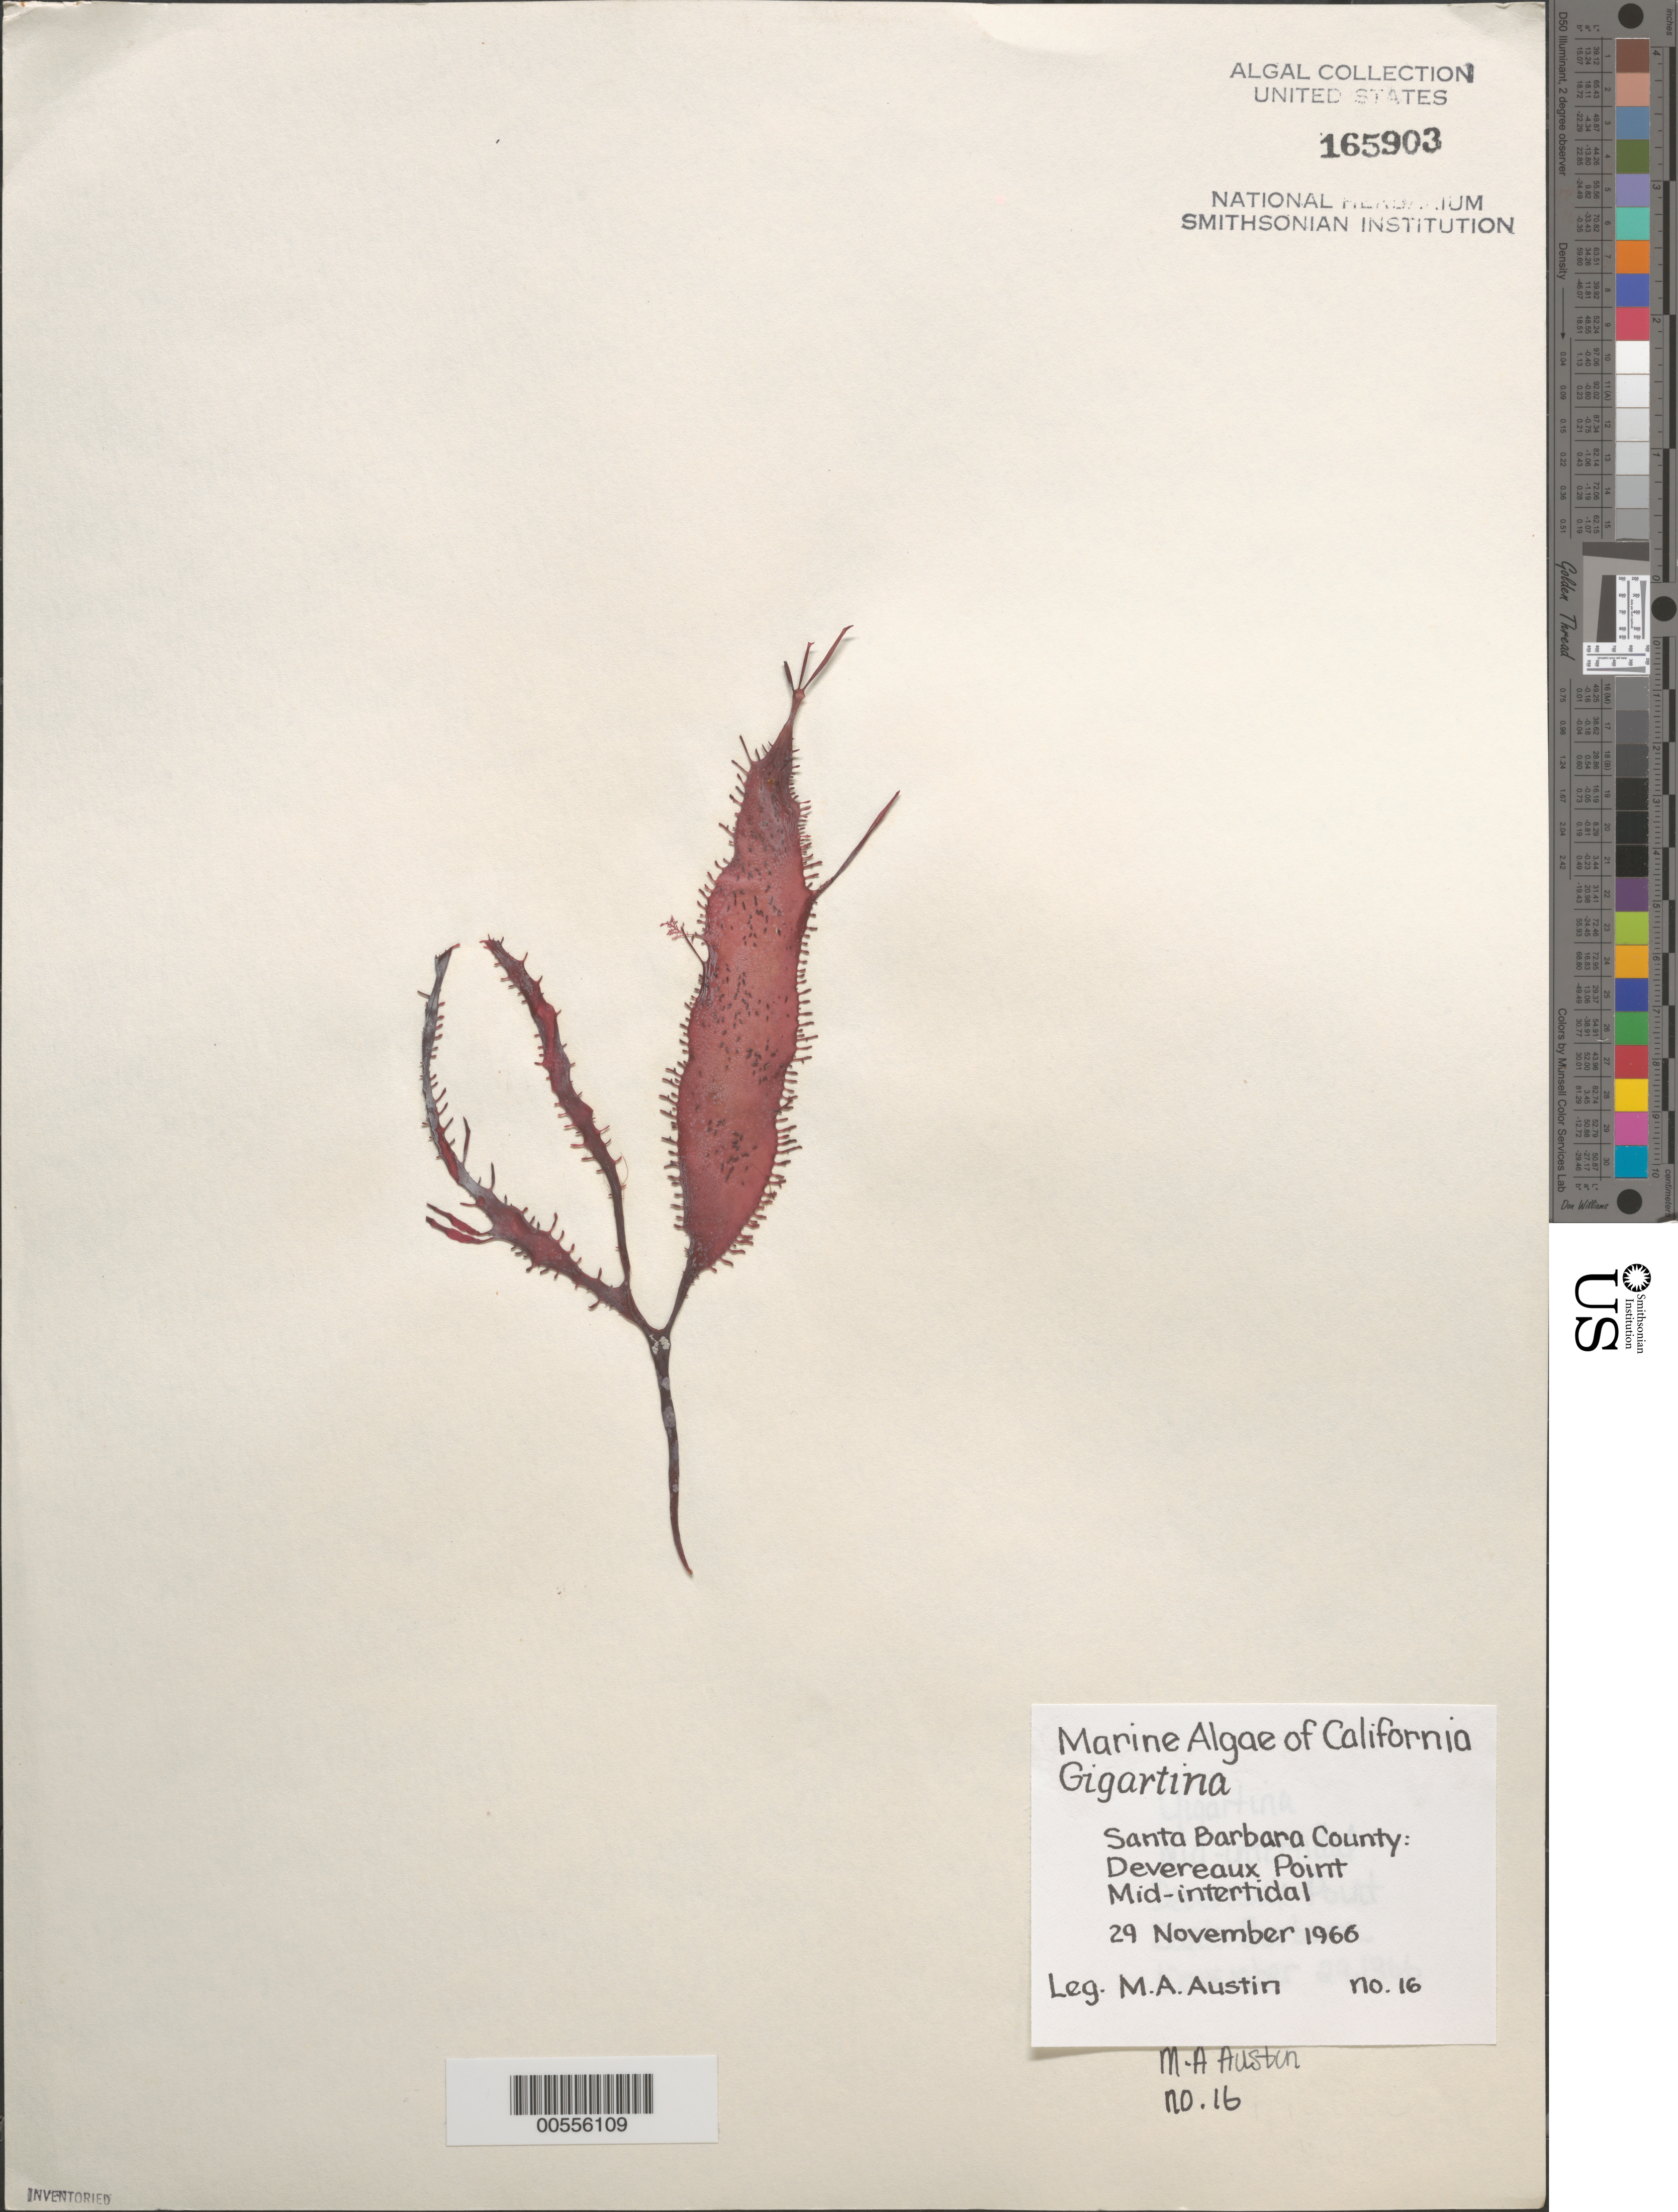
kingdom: Plantae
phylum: Rhodophyta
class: Florideophyceae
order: Gigartinales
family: Gigartinaceae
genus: Gigartina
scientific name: Gigartina sp.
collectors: M. Austin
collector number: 16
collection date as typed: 29 Nov 1966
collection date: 1966-11-29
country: United States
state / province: California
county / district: Santa Barbara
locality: Devereaux Point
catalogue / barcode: US 165903